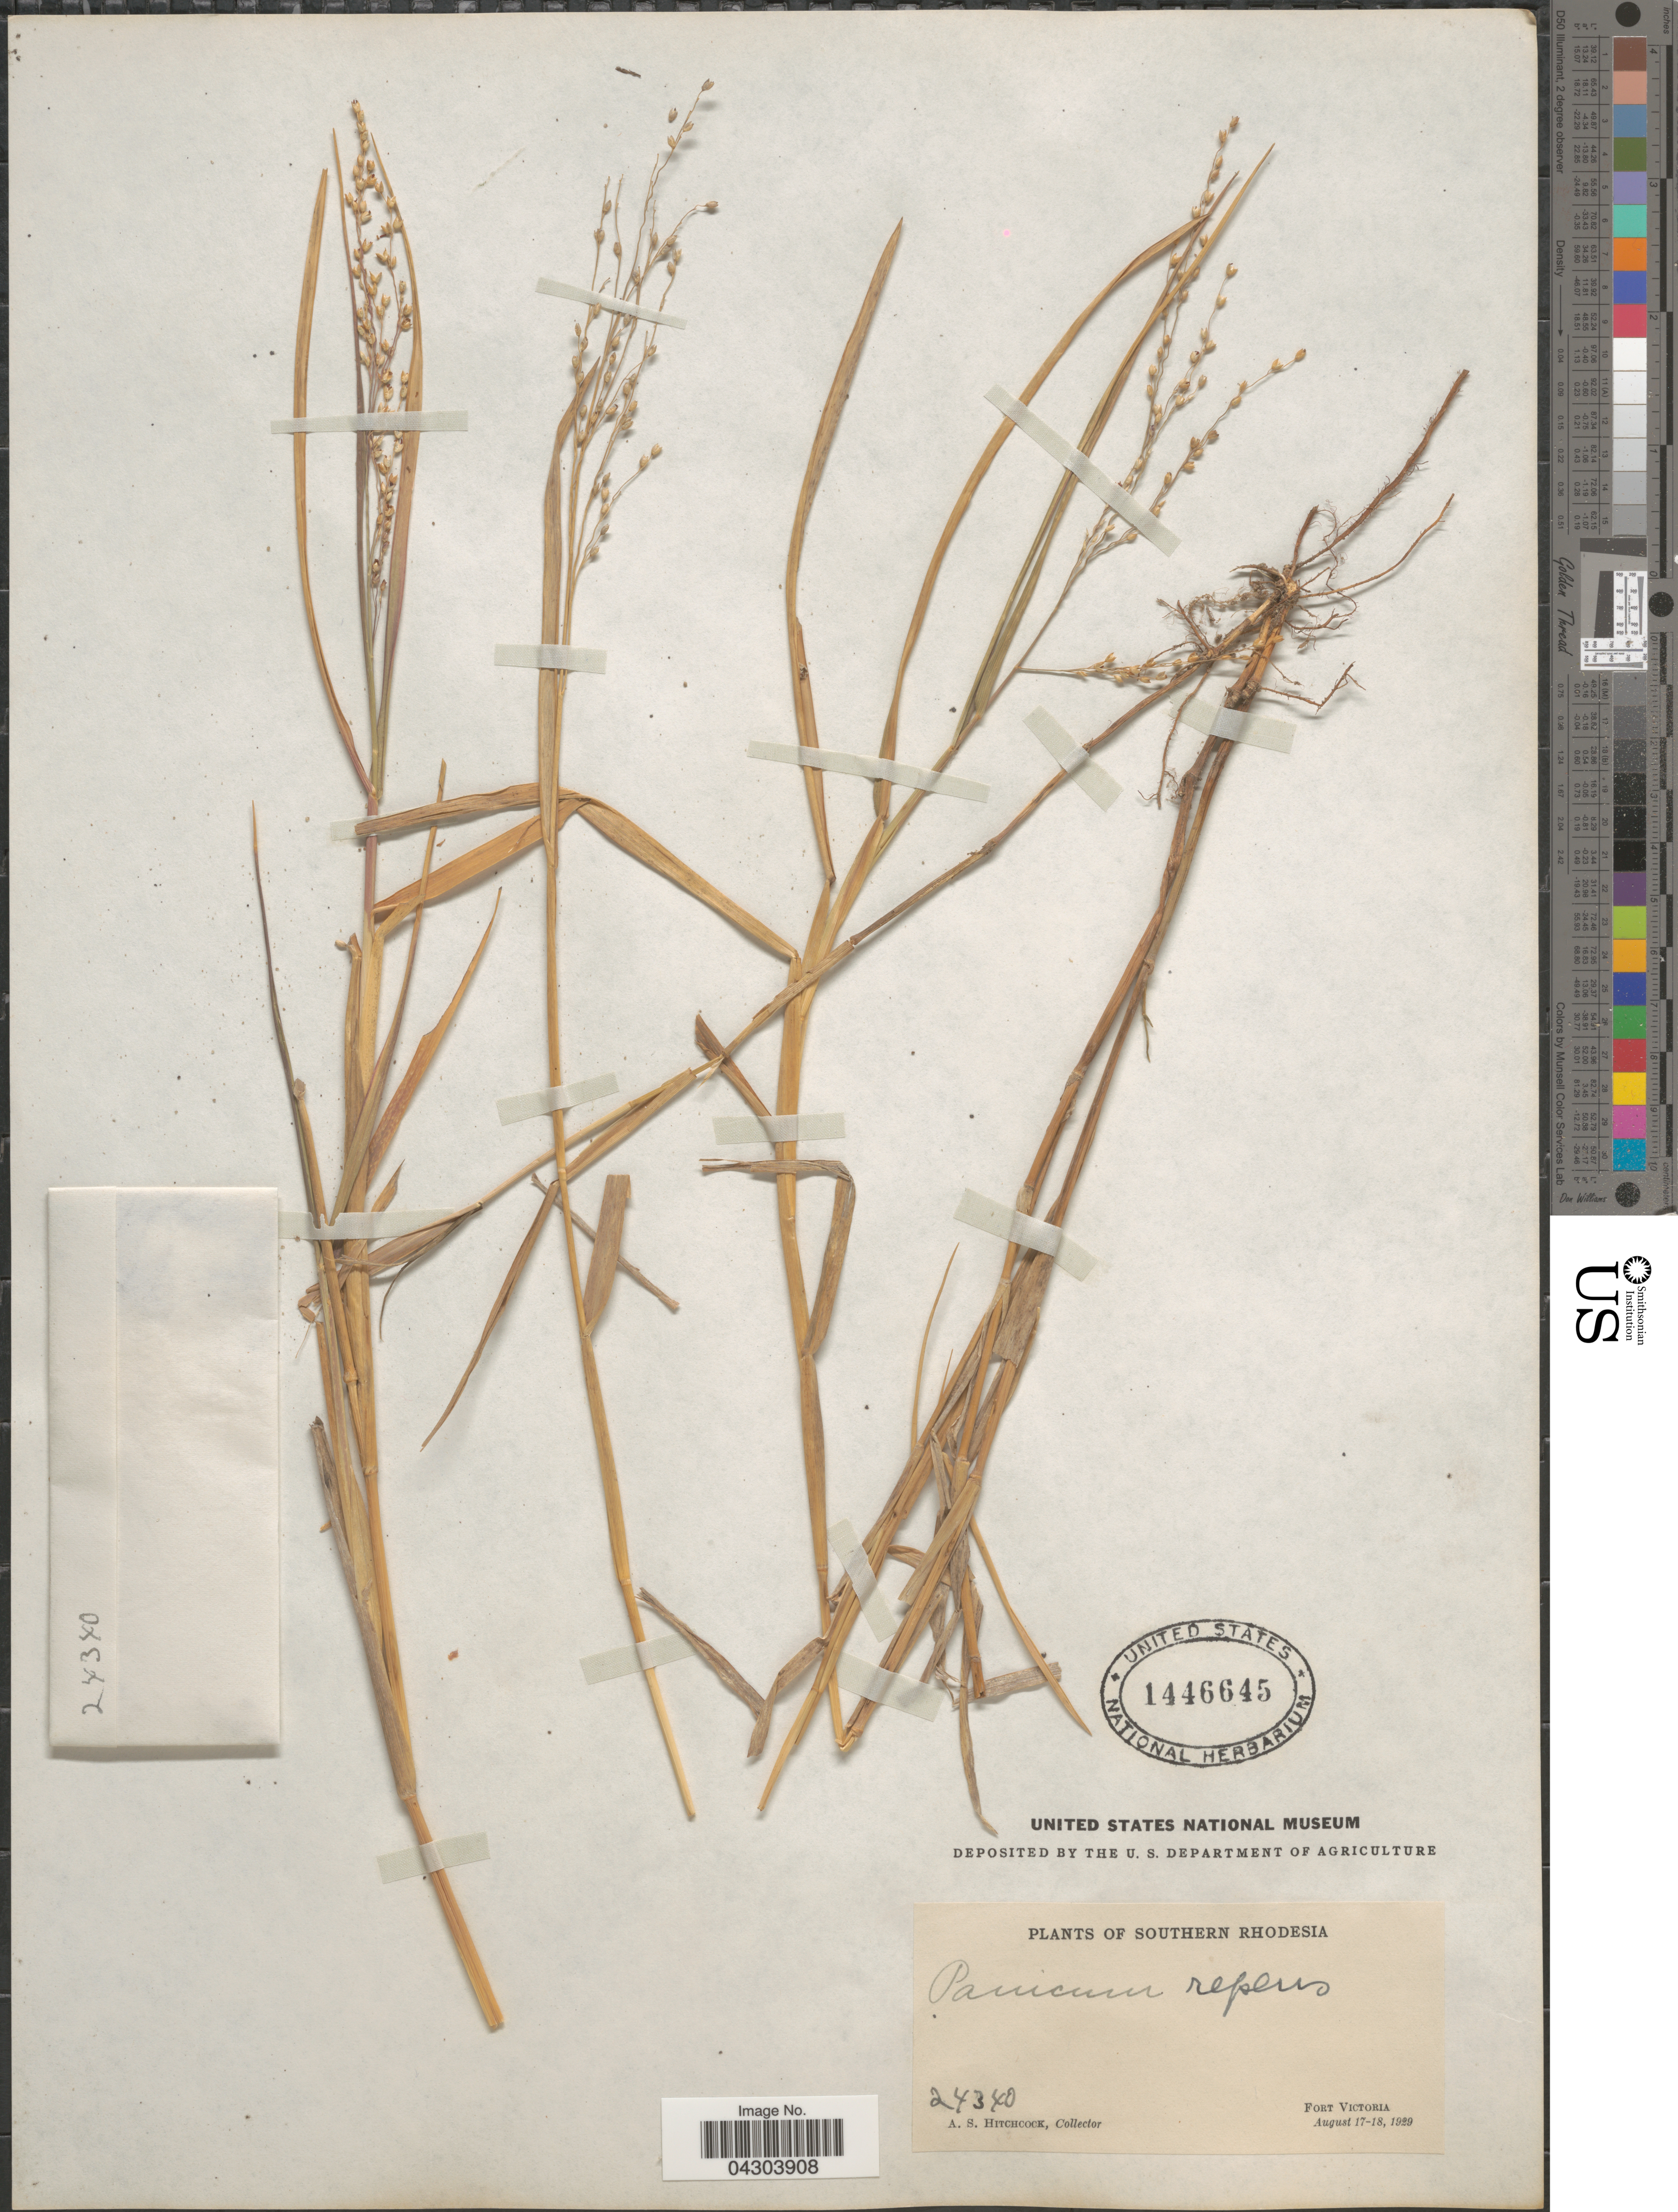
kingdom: Plantae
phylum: Tracheophyta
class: Liliopsida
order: Poales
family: Poaceae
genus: Panicum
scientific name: Panicum repens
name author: L.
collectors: A. S. Hitchcock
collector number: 24340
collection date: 1929-08-17/1929-08-18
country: Zimbabwe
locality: Southern Rhodesia. Fort Victoria.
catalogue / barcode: US 1446645